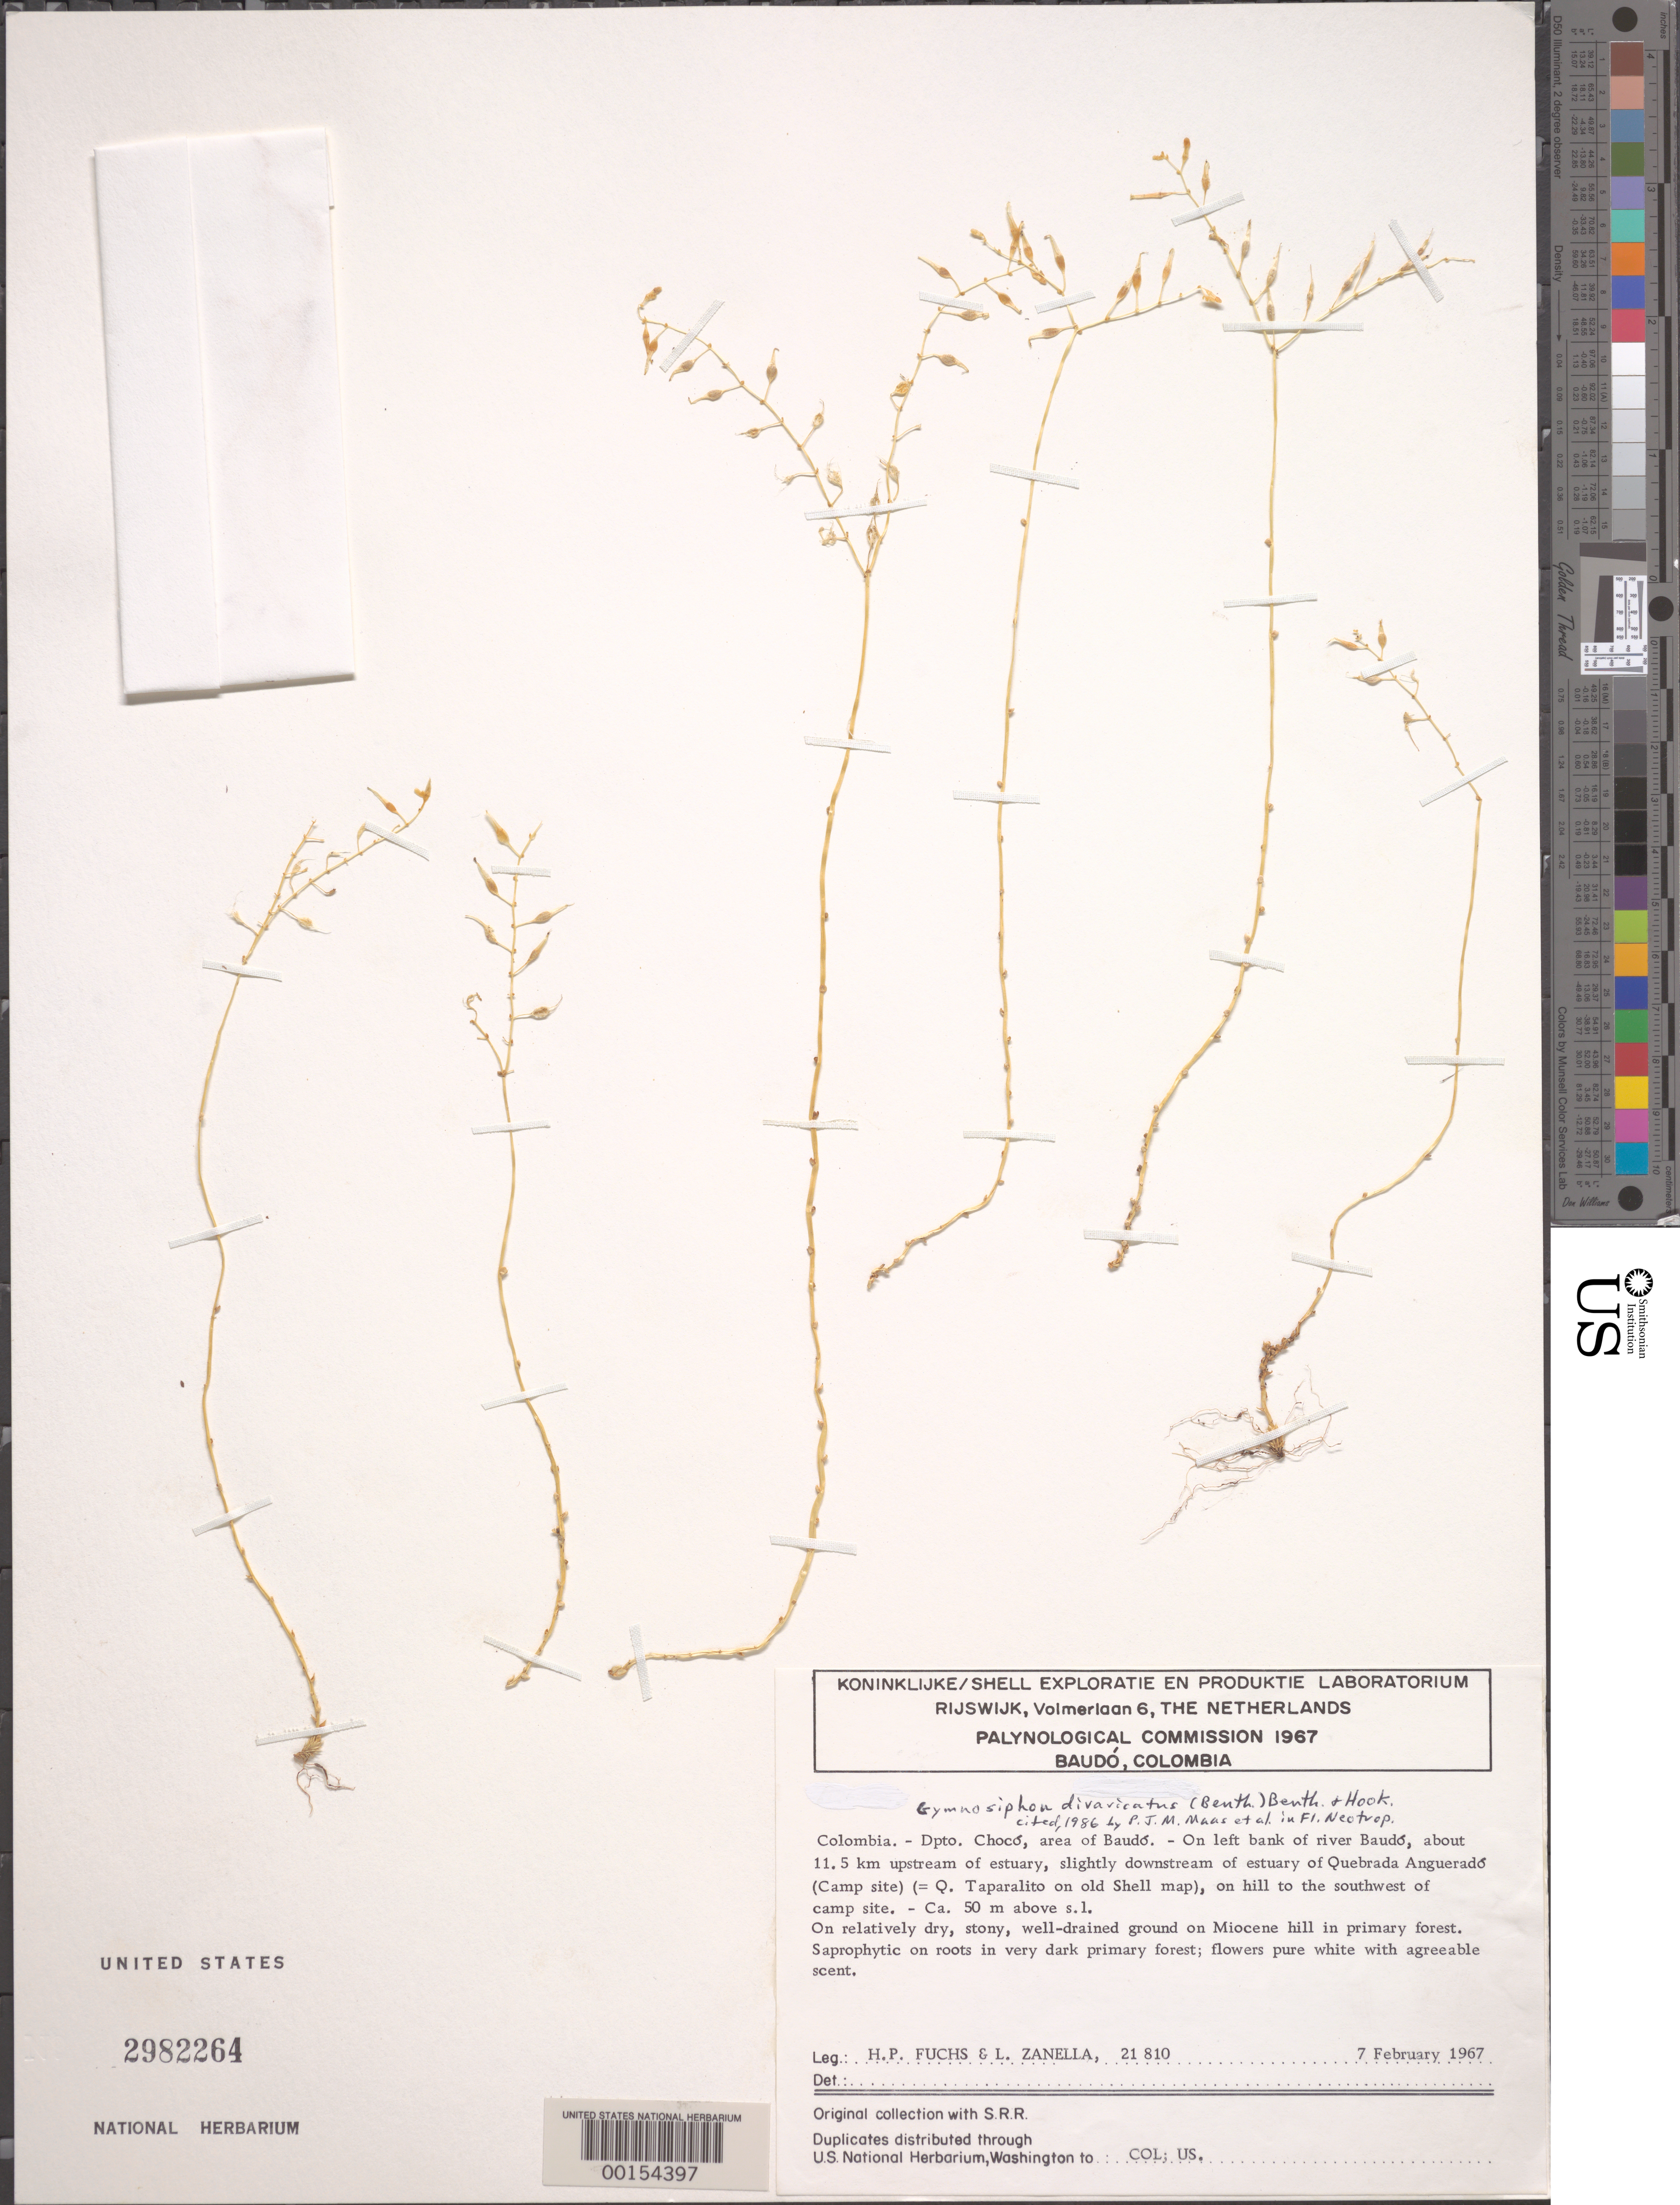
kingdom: Plantae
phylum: Tracheophyta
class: Liliopsida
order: Dioscoreales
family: Burmanniaceae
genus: Gymnosiphon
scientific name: Gymnosiphon divaricatus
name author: (Benth.) Benth. & Hook. f.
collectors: H. P. Fuchs & L. Zanella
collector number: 21810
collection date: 1967-02-07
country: Colombia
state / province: Chocó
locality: Dpto. Chocó, area of Baudó. - On left bank of river Baudó, about 11.5 km upstream of estuary, slightly downstream of estuary of Quebrada Angueradó (Camp site), on hill to the southwest of camp site.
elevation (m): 50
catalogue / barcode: US 2982264